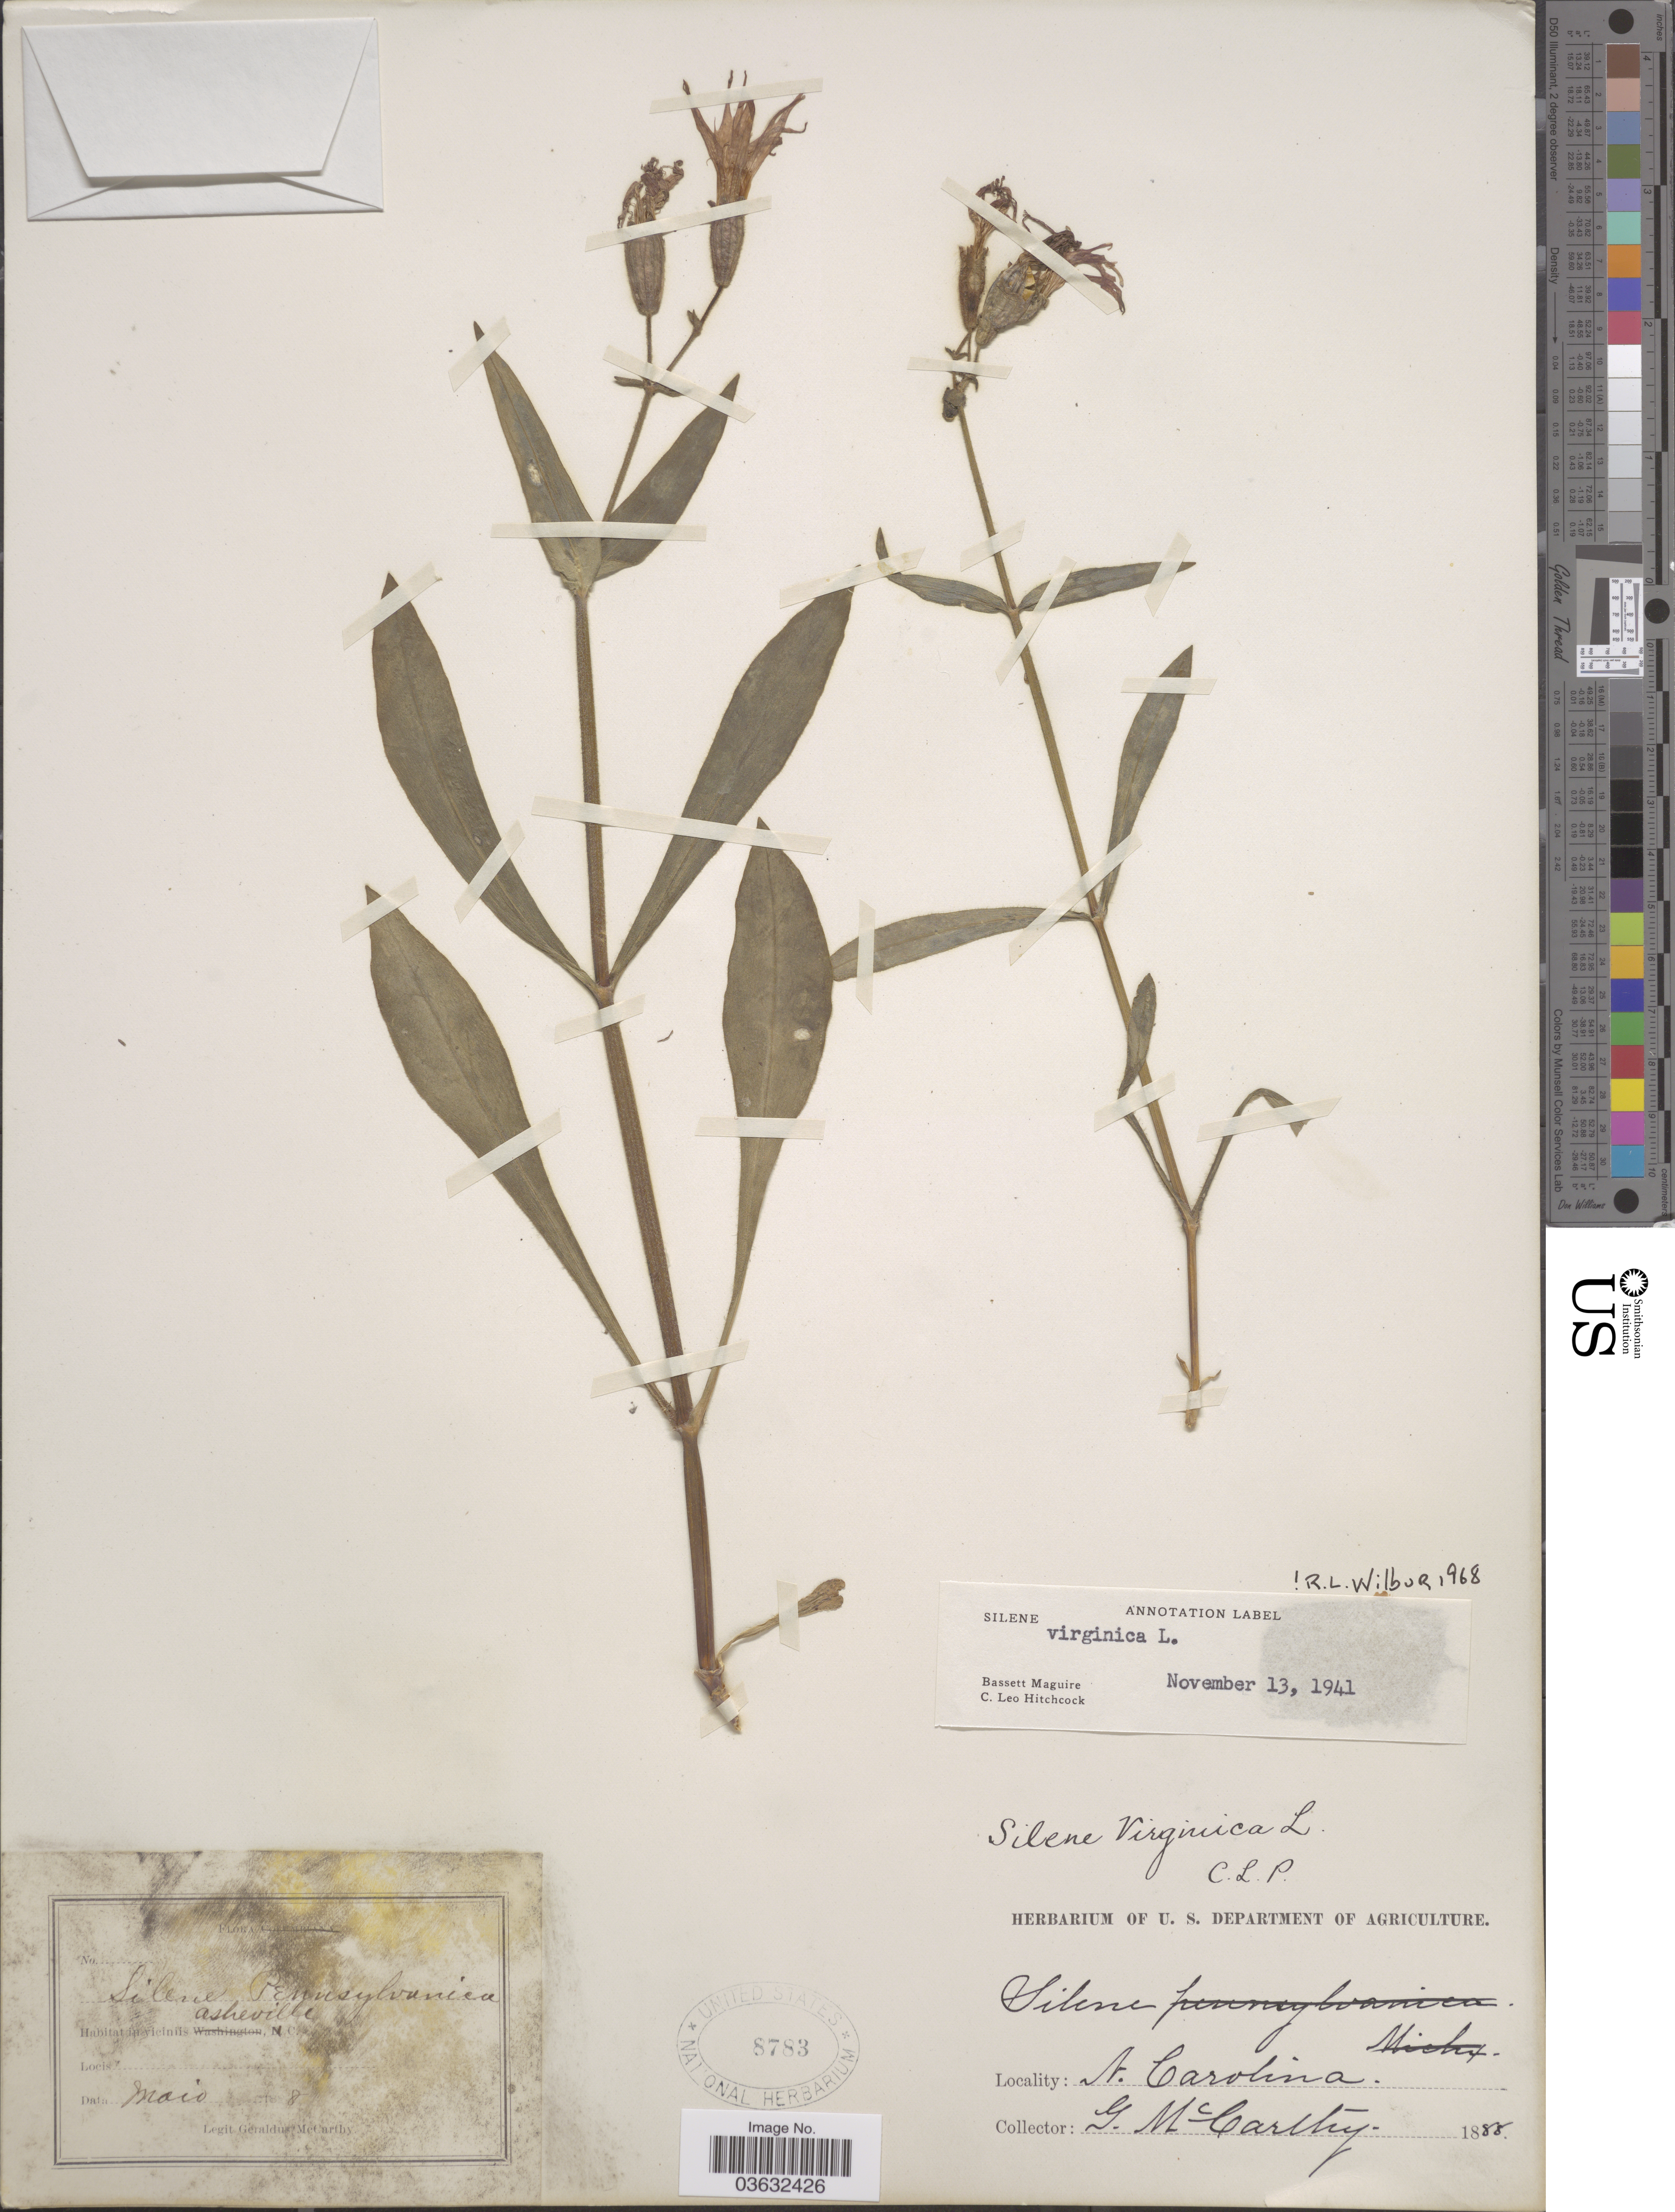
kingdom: Plantae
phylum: Tracheophyta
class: Magnoliopsida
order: Caryophyllales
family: Caryophyllaceae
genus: Silene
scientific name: Silene virginica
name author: L.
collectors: M. McCarthy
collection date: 1888-05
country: United States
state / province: North Carolina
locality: In viciniis Asheville.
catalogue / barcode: US 8783